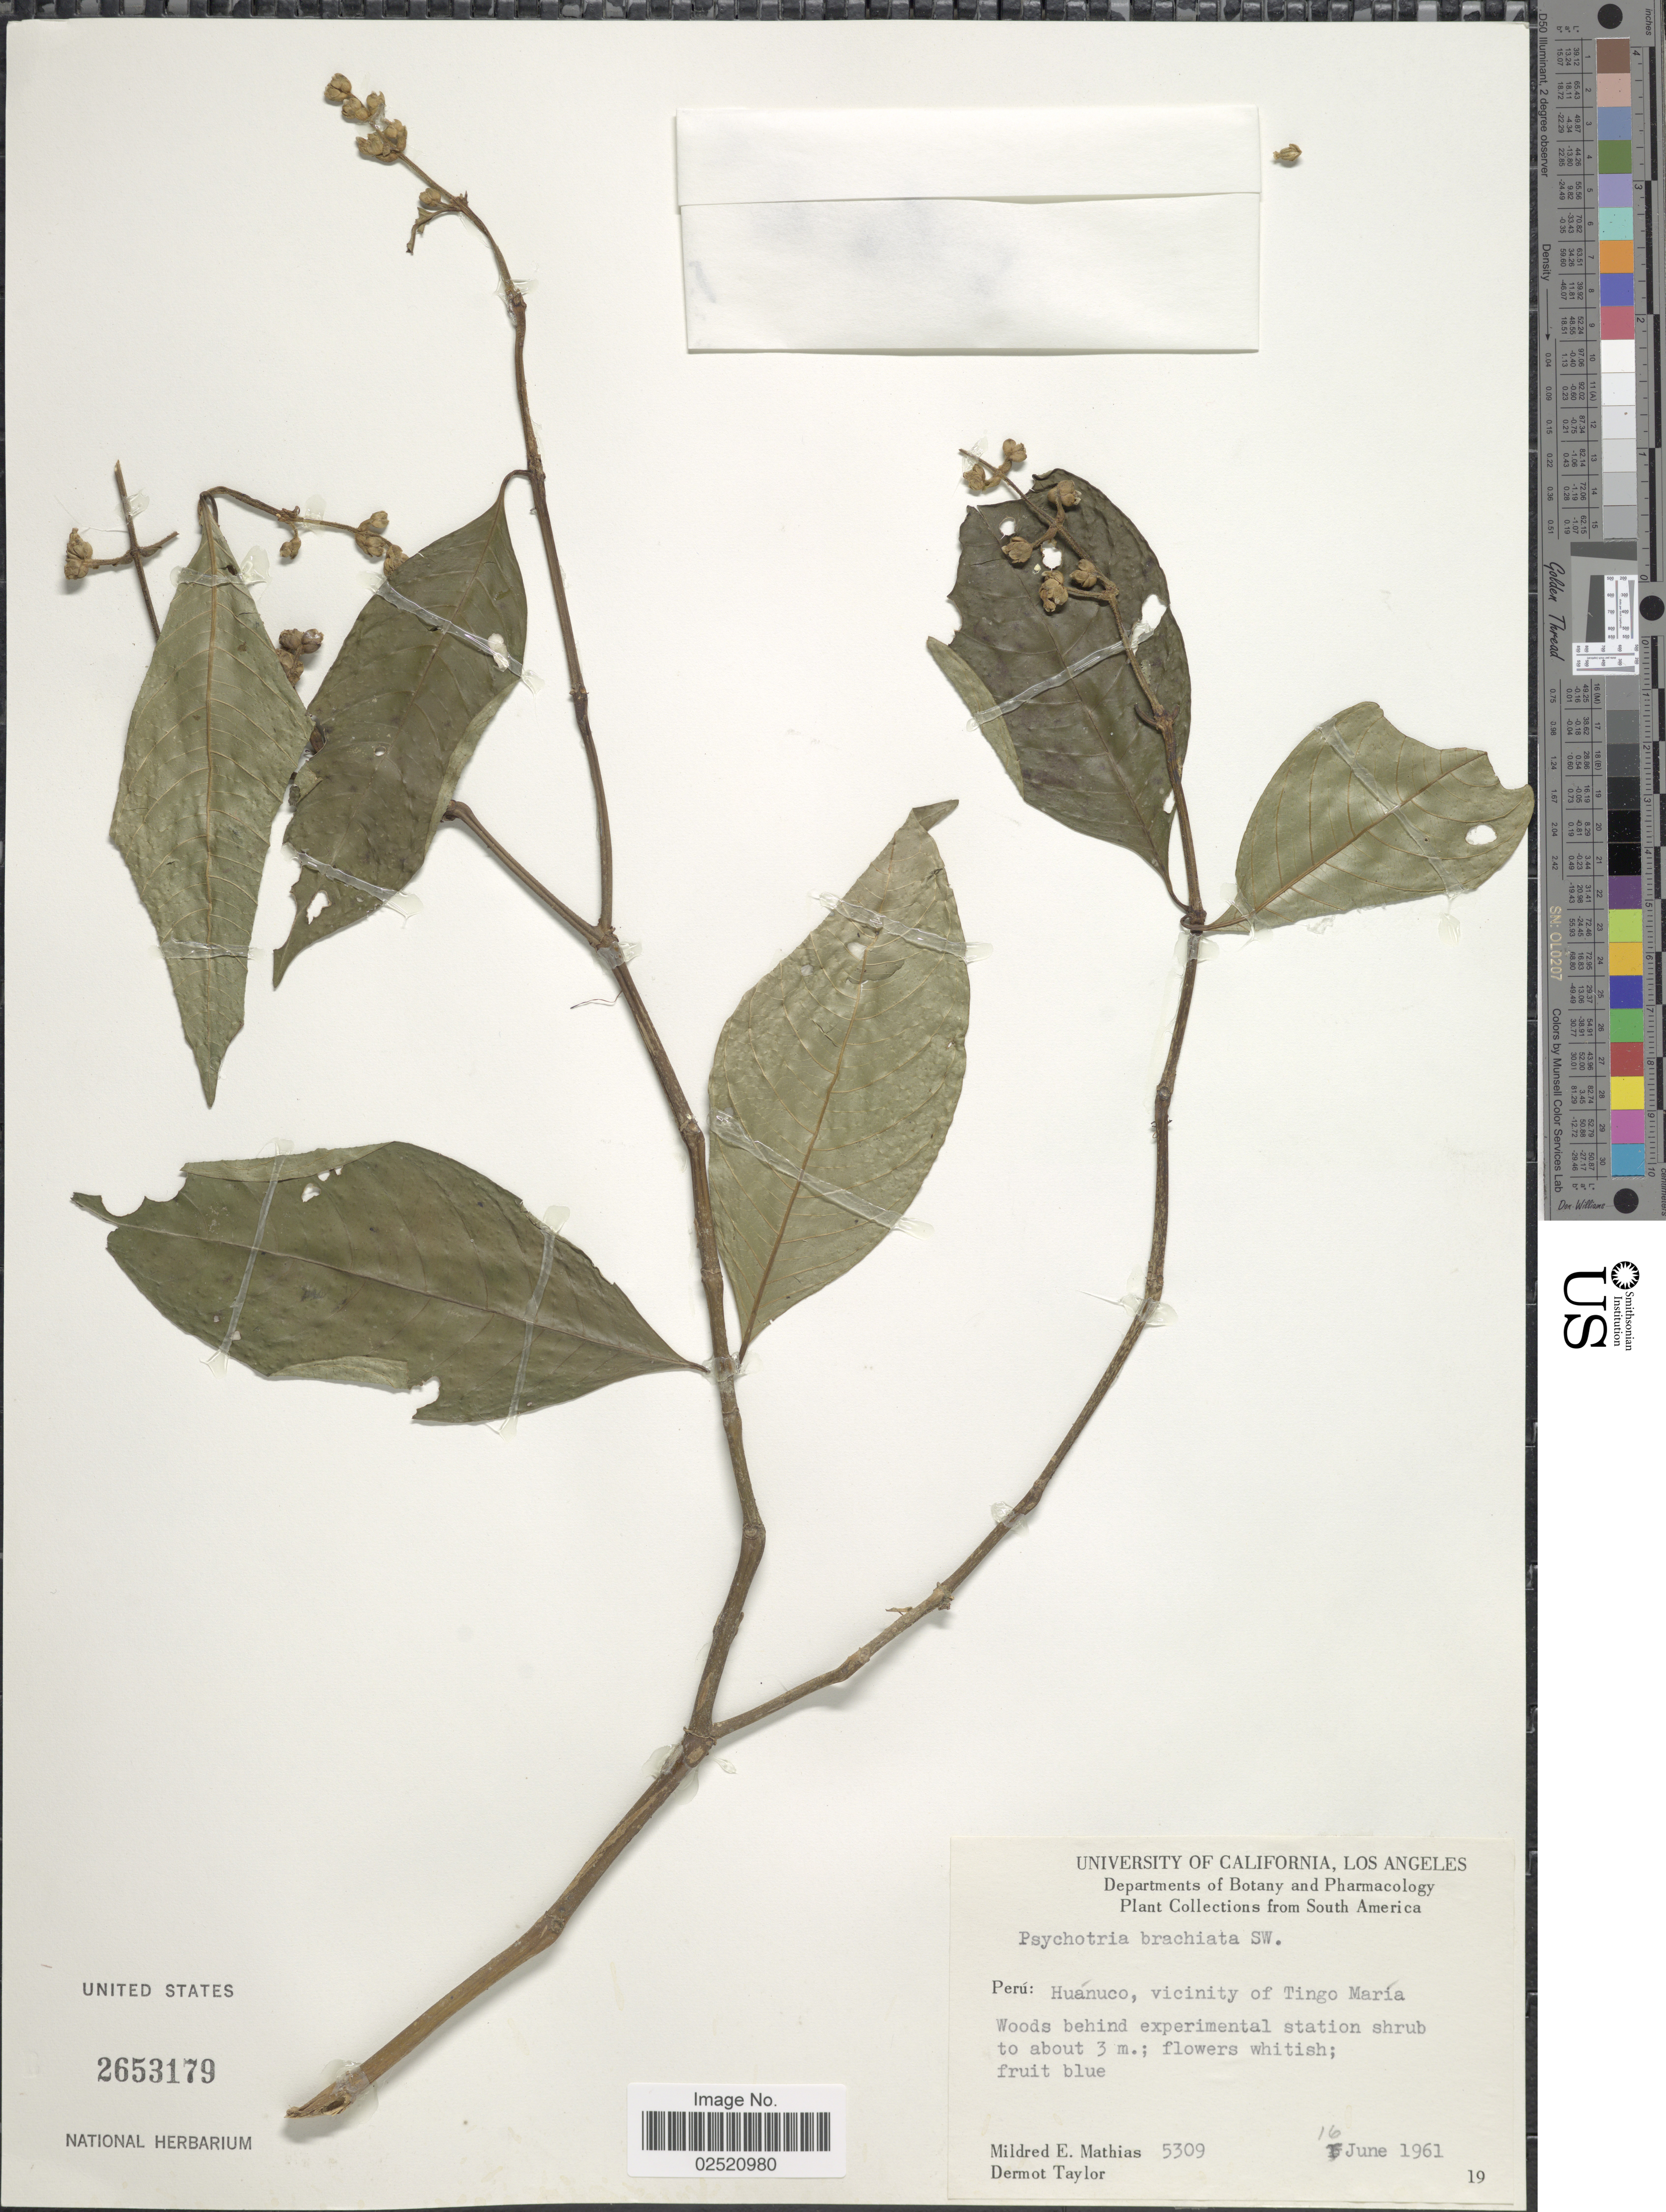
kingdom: Plantae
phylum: Tracheophyta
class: Magnoliopsida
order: Gentianales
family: Rubiaceae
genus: Psychotria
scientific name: Psychotria caerulea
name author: Ruiz & Pav.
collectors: M. E. Mathias & D. Taylor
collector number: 5309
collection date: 1961-06-16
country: Peru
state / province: Huánuco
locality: Vicinity of Tingo Maria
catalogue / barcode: US 2653179